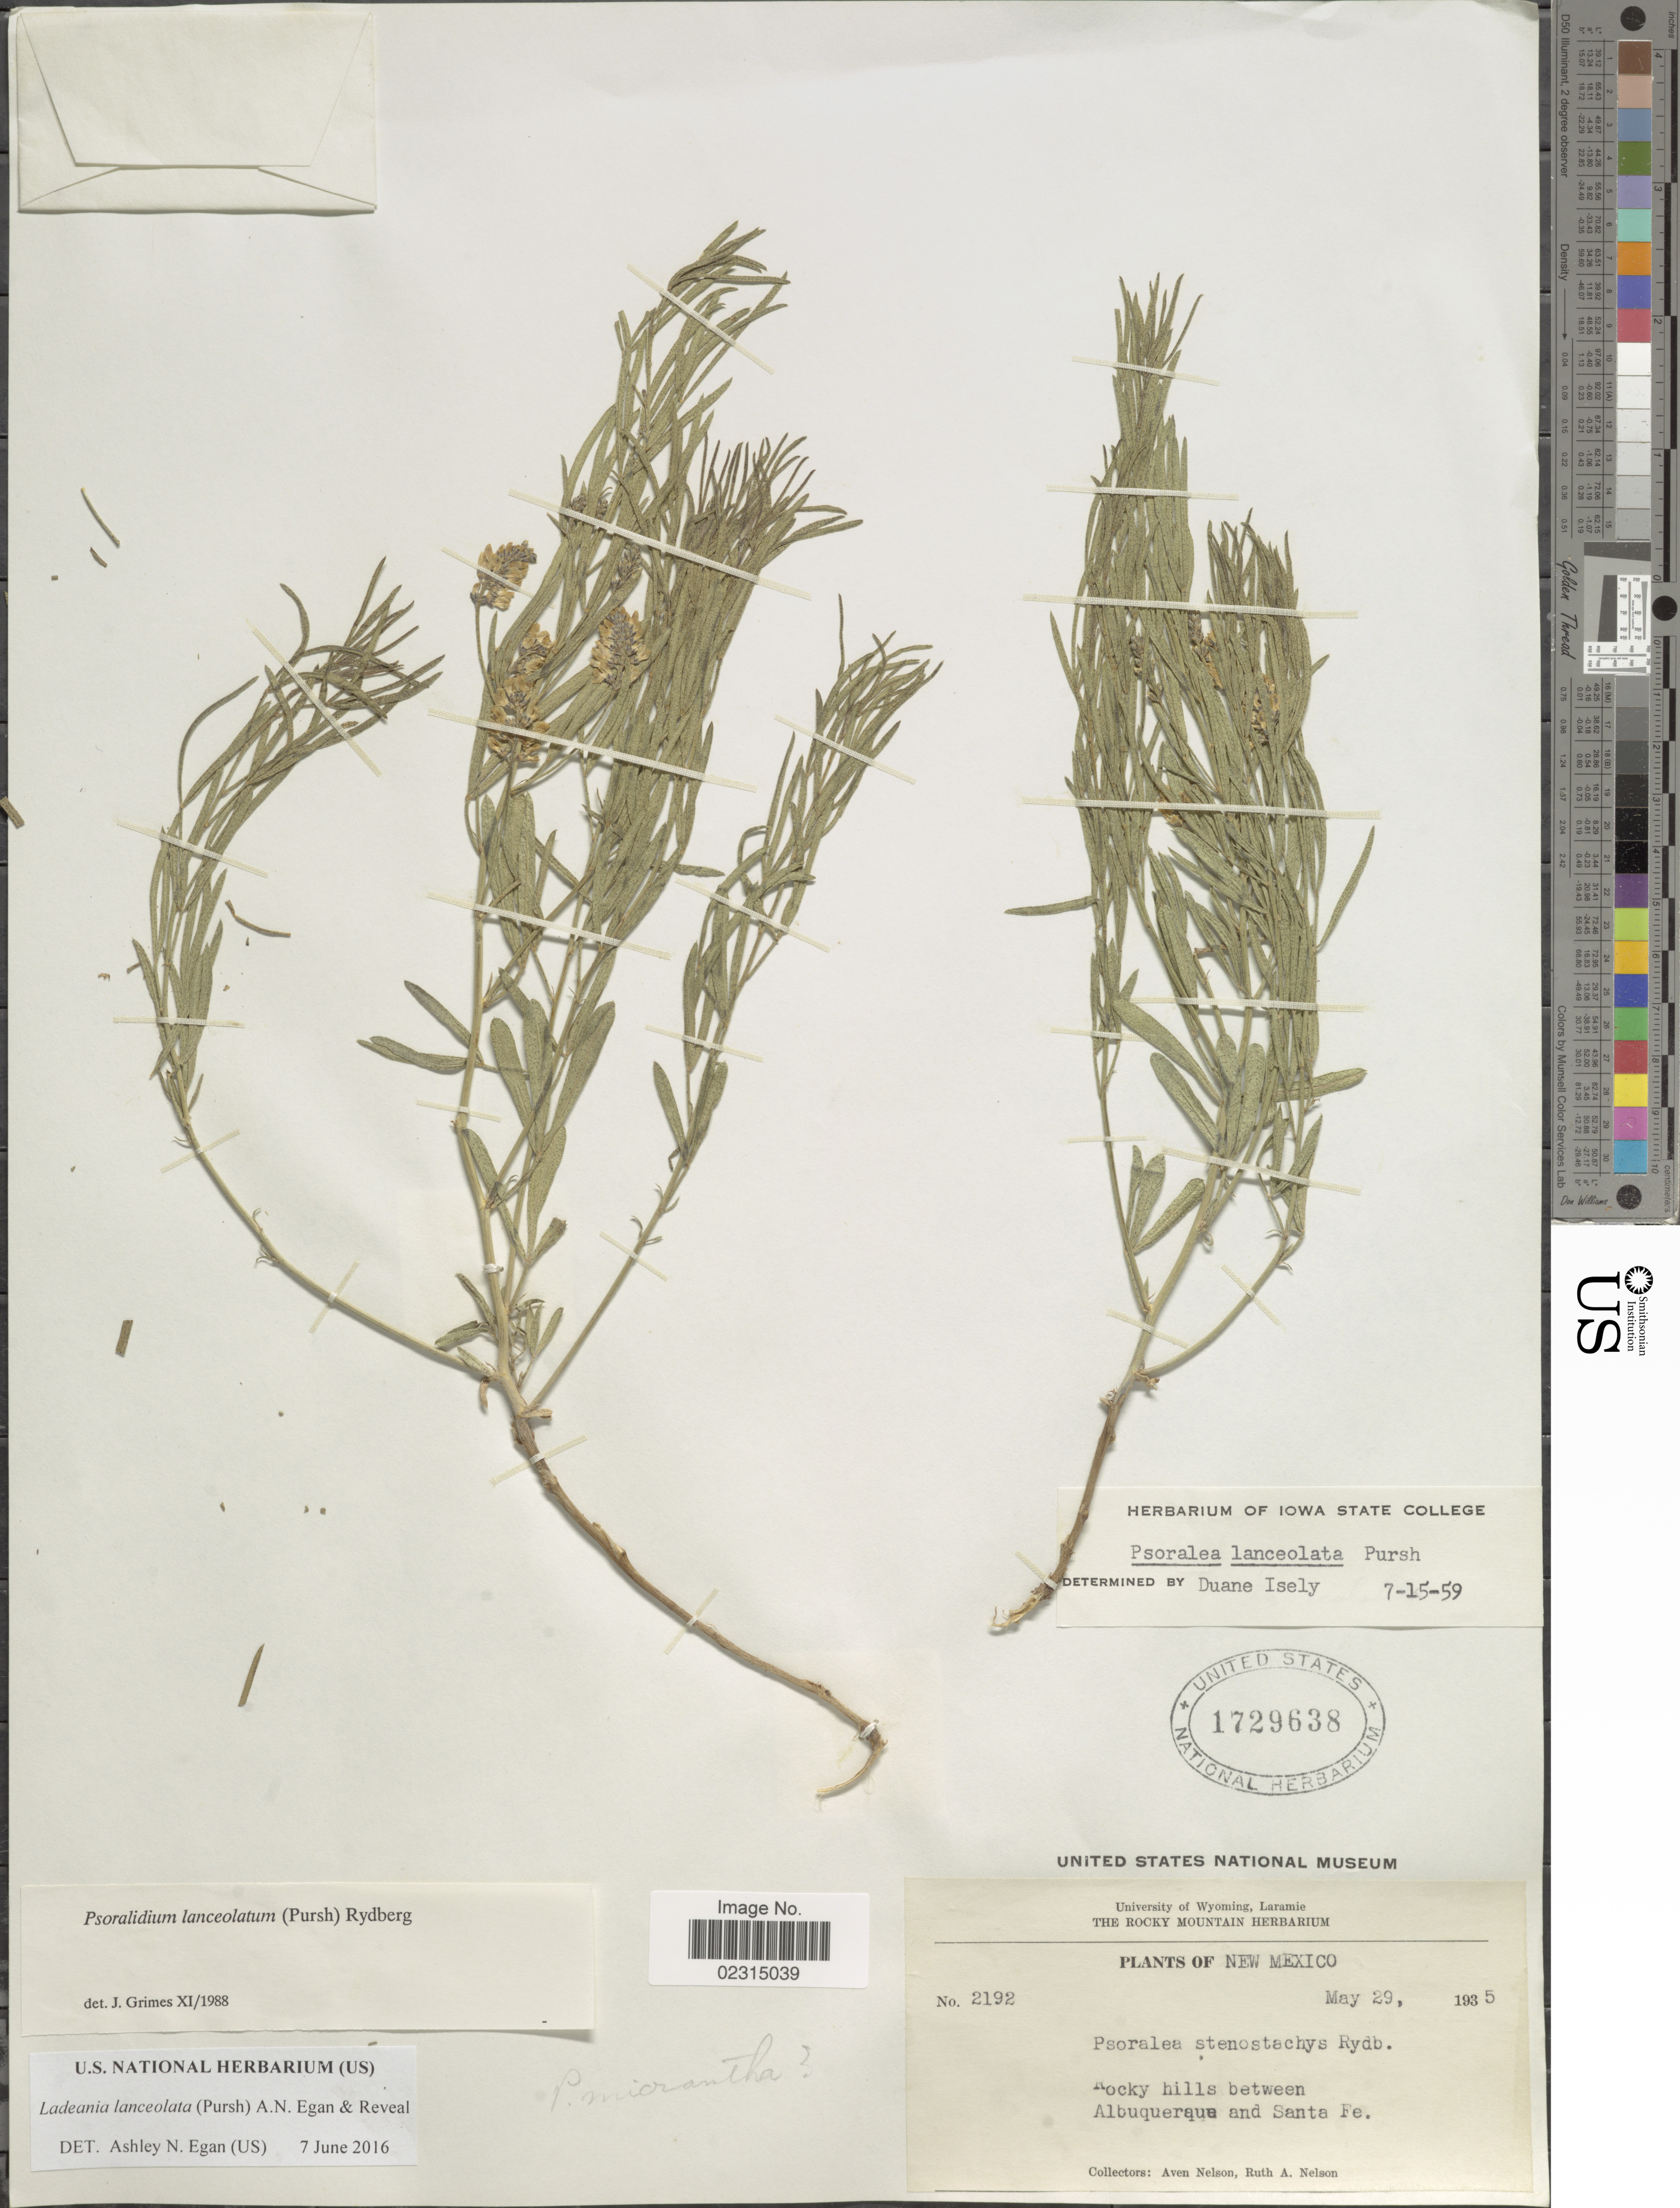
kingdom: Plantae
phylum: Tracheophyta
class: Magnoliopsida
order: Fabales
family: Fabaceae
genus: Ladeania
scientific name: Ladeania lanceolata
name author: (Pursh) A.N. Egan & Reveal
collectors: A. Nelson & R. A. Nelson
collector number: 2192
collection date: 1935-05-29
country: United States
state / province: New Mexico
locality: Rocky hills between Albuqueraua and Santa Fe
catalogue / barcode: US 1729638